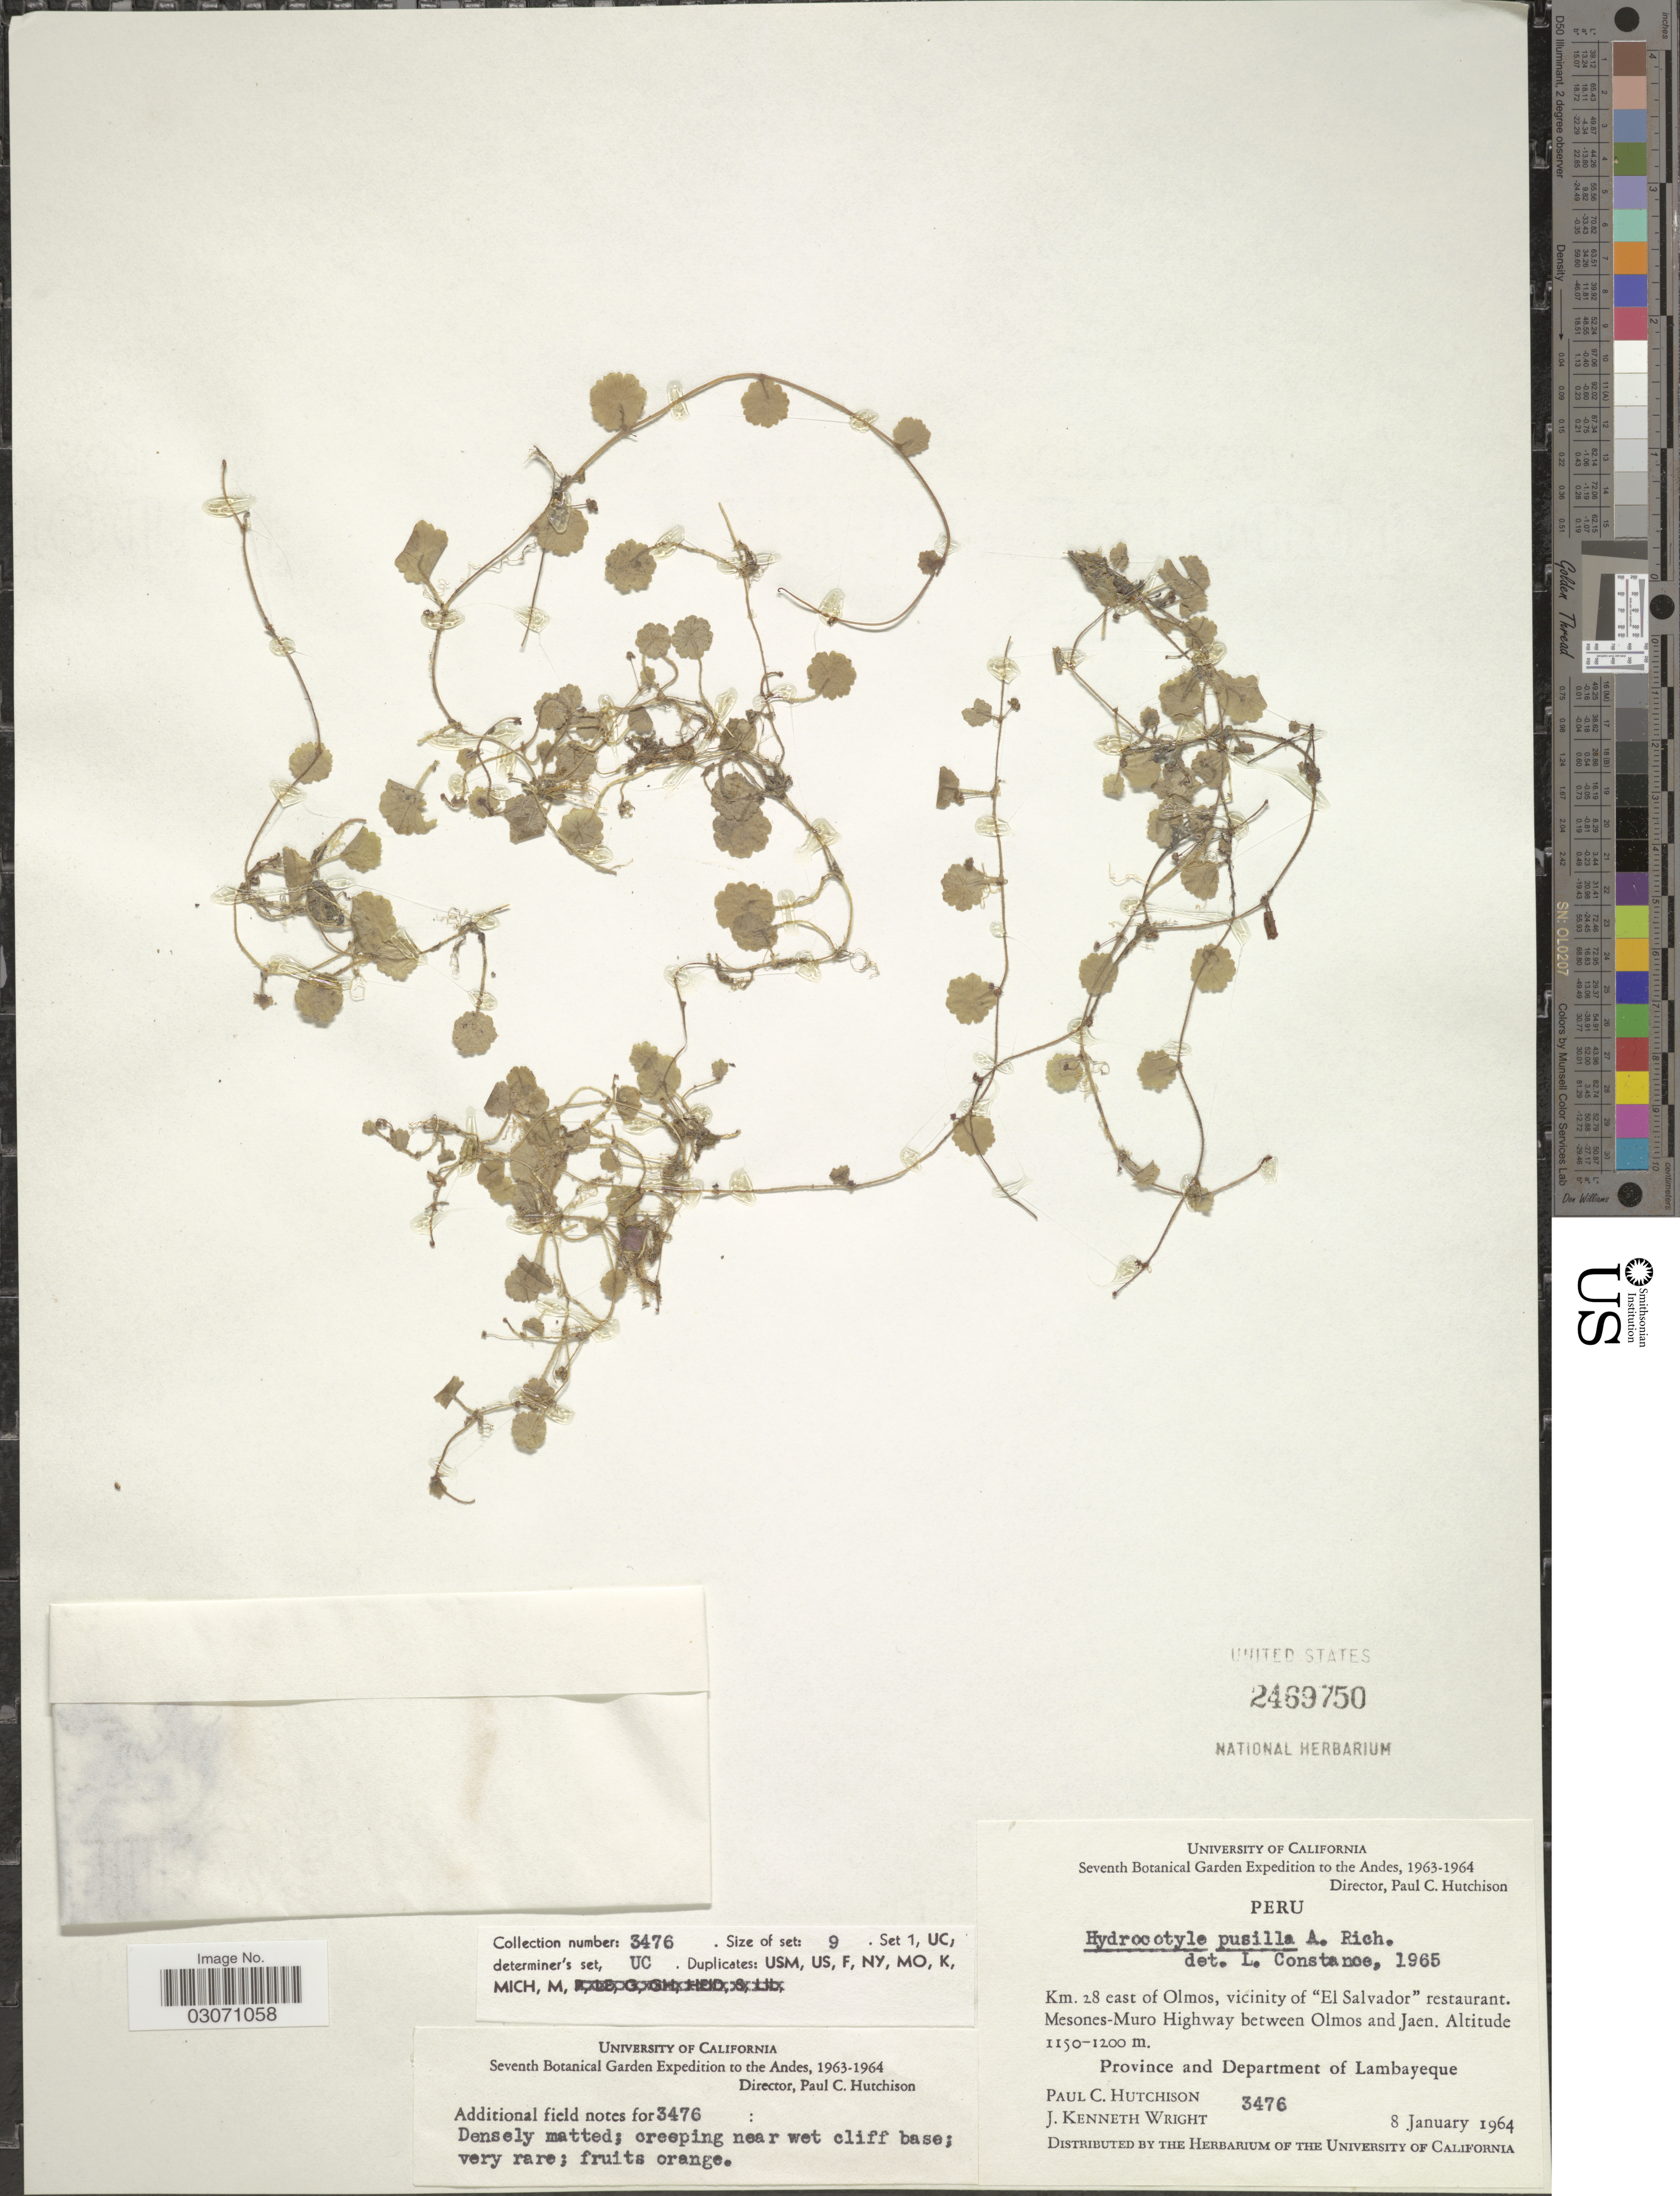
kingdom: Plantae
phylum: Tracheophyta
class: Magnoliopsida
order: Apiales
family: Araliaceae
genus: Hydrocotyle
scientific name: Hydrocotyle pusilla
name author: A. Rich.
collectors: P. C. Hutchison & J. K. Wright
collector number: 3476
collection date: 1964-01-08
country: Peru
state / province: Lambayeque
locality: The Andes, Km. 28 east of Olmos, vicinity of "El Salvador" restaurant, Mesones-Muro Highway between Olmos and Jaen, Province and Department of Lambayeque.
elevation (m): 1150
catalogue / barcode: US 2469750